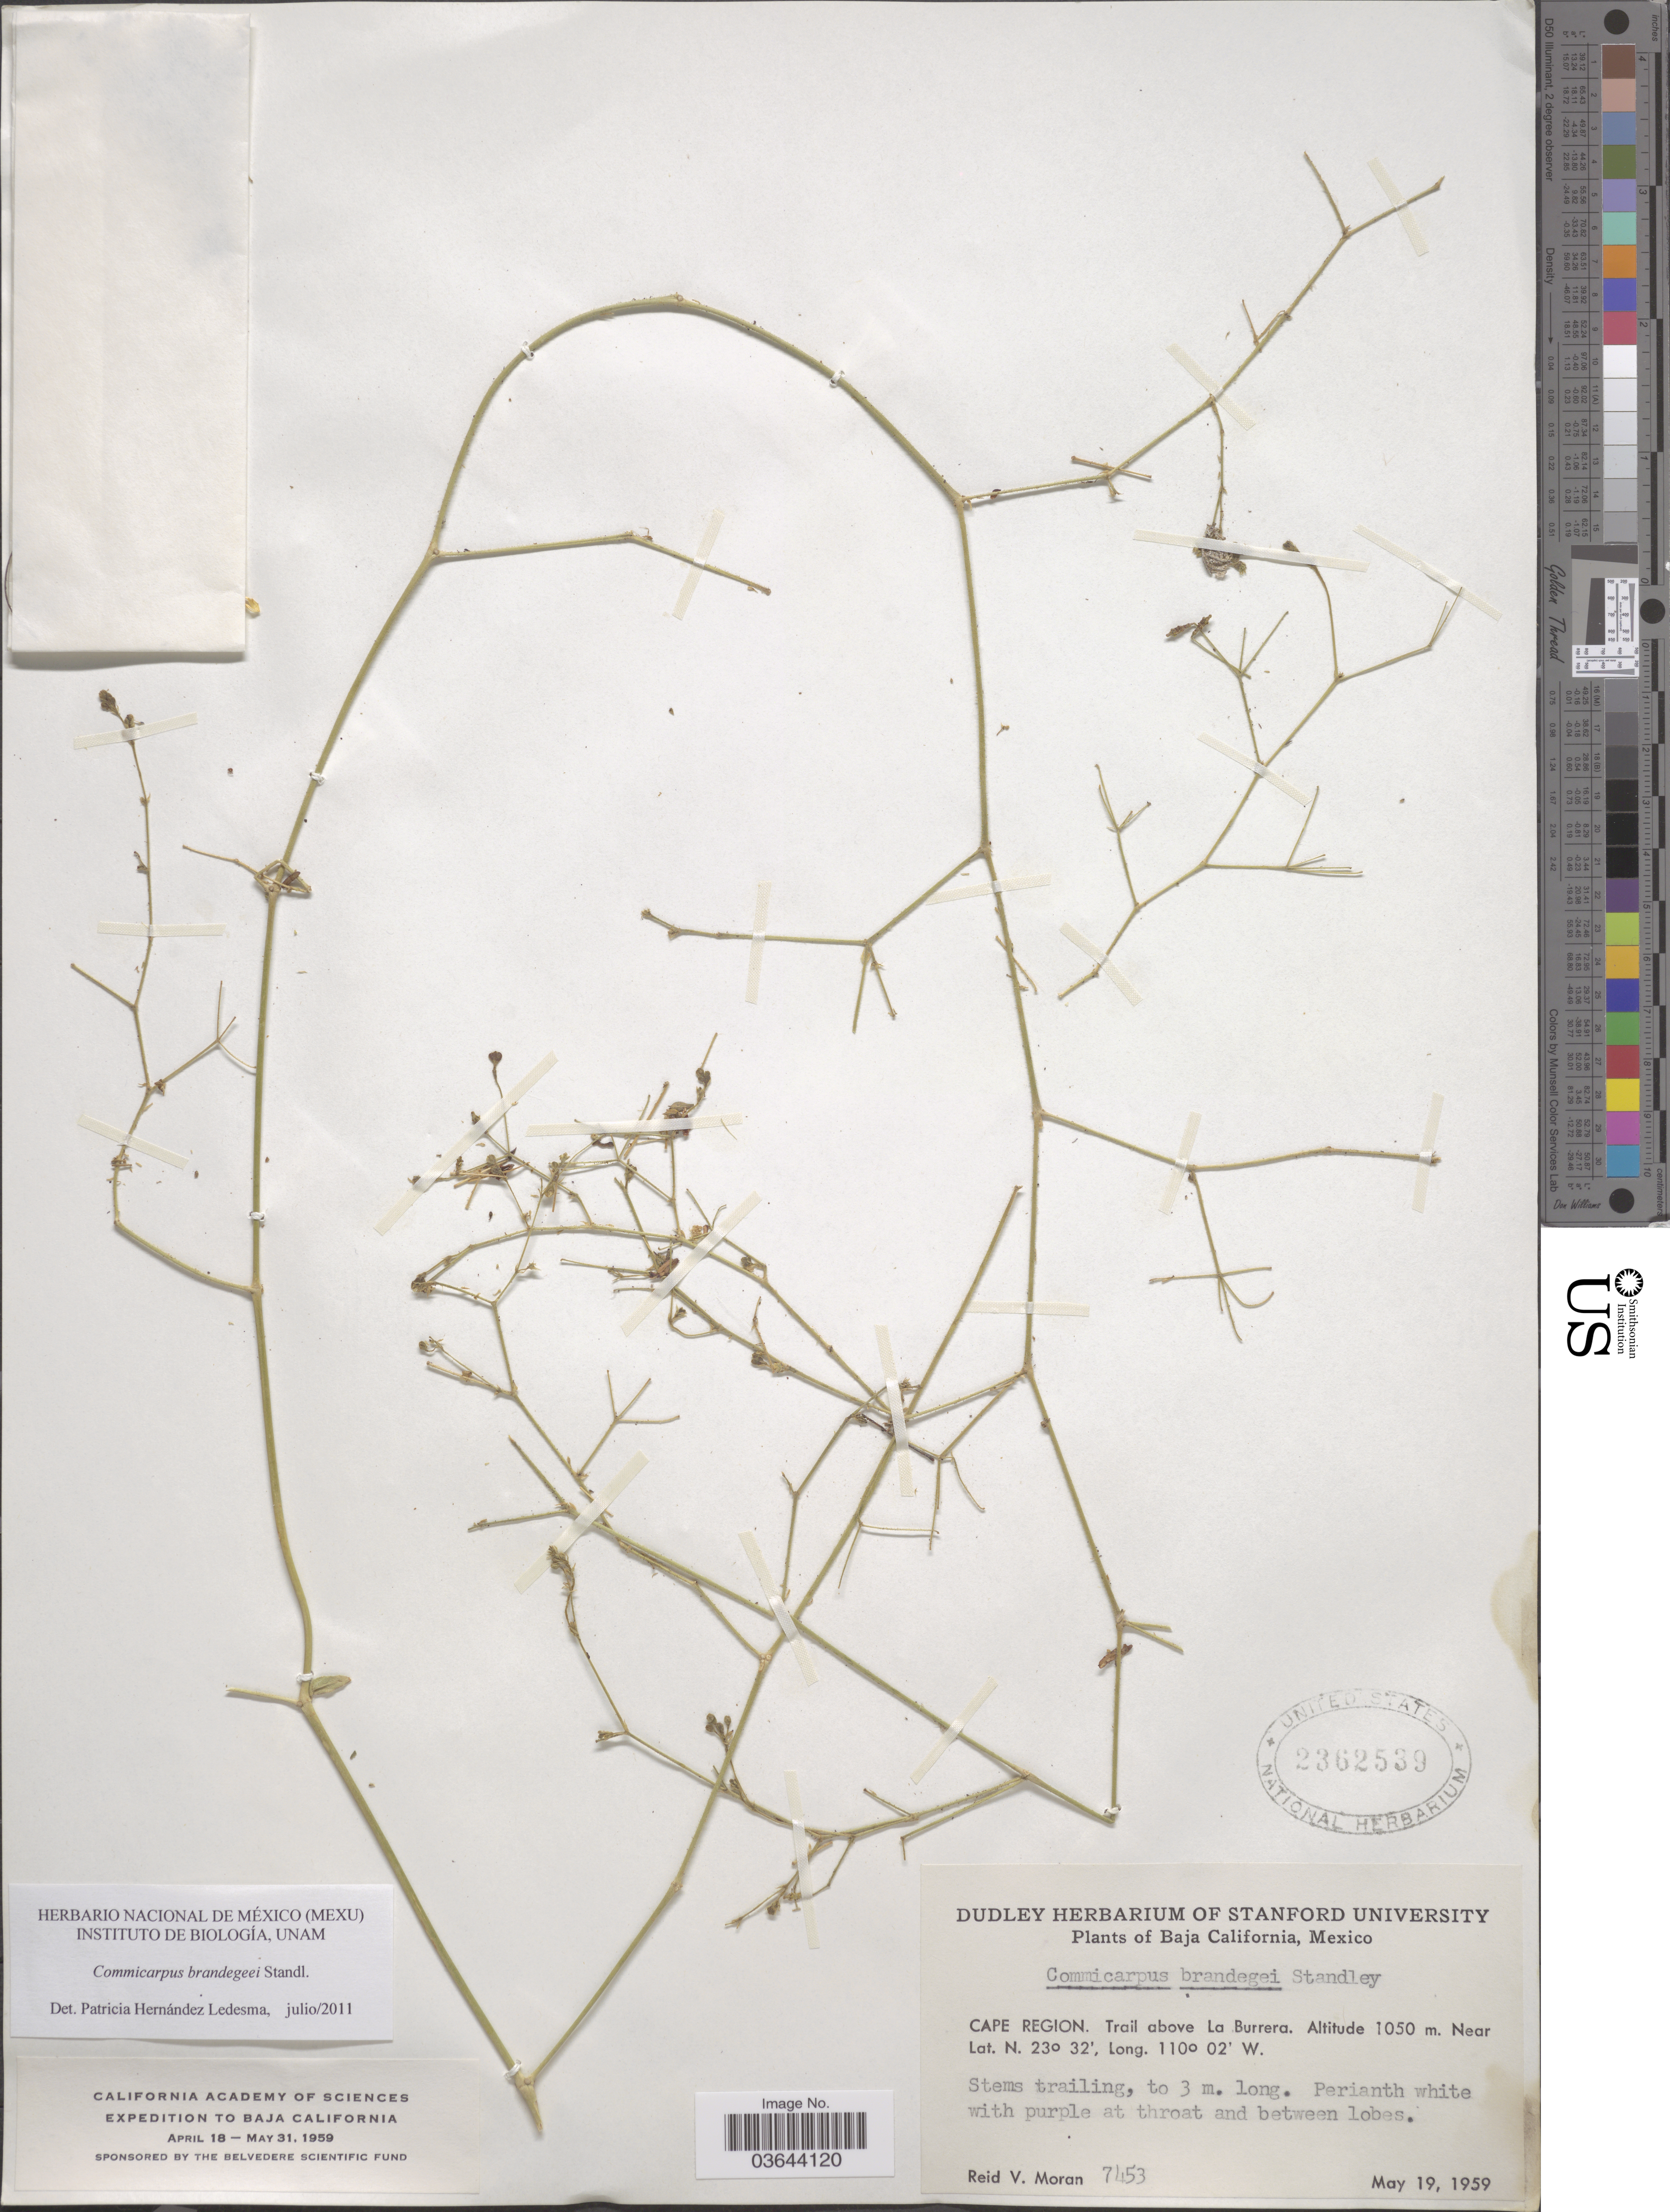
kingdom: Plantae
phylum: Tracheophyta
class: Magnoliopsida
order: Caryophyllales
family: Nyctaginaceae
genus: Commicarpus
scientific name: Commicarpus brandegeei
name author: (Standl.) Standl.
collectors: R. V. Moran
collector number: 7453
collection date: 1959-05-19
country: Mexico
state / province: Baja California Sur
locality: Cape Region. Trail above La Burrera.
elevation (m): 1050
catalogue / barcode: US 2362539